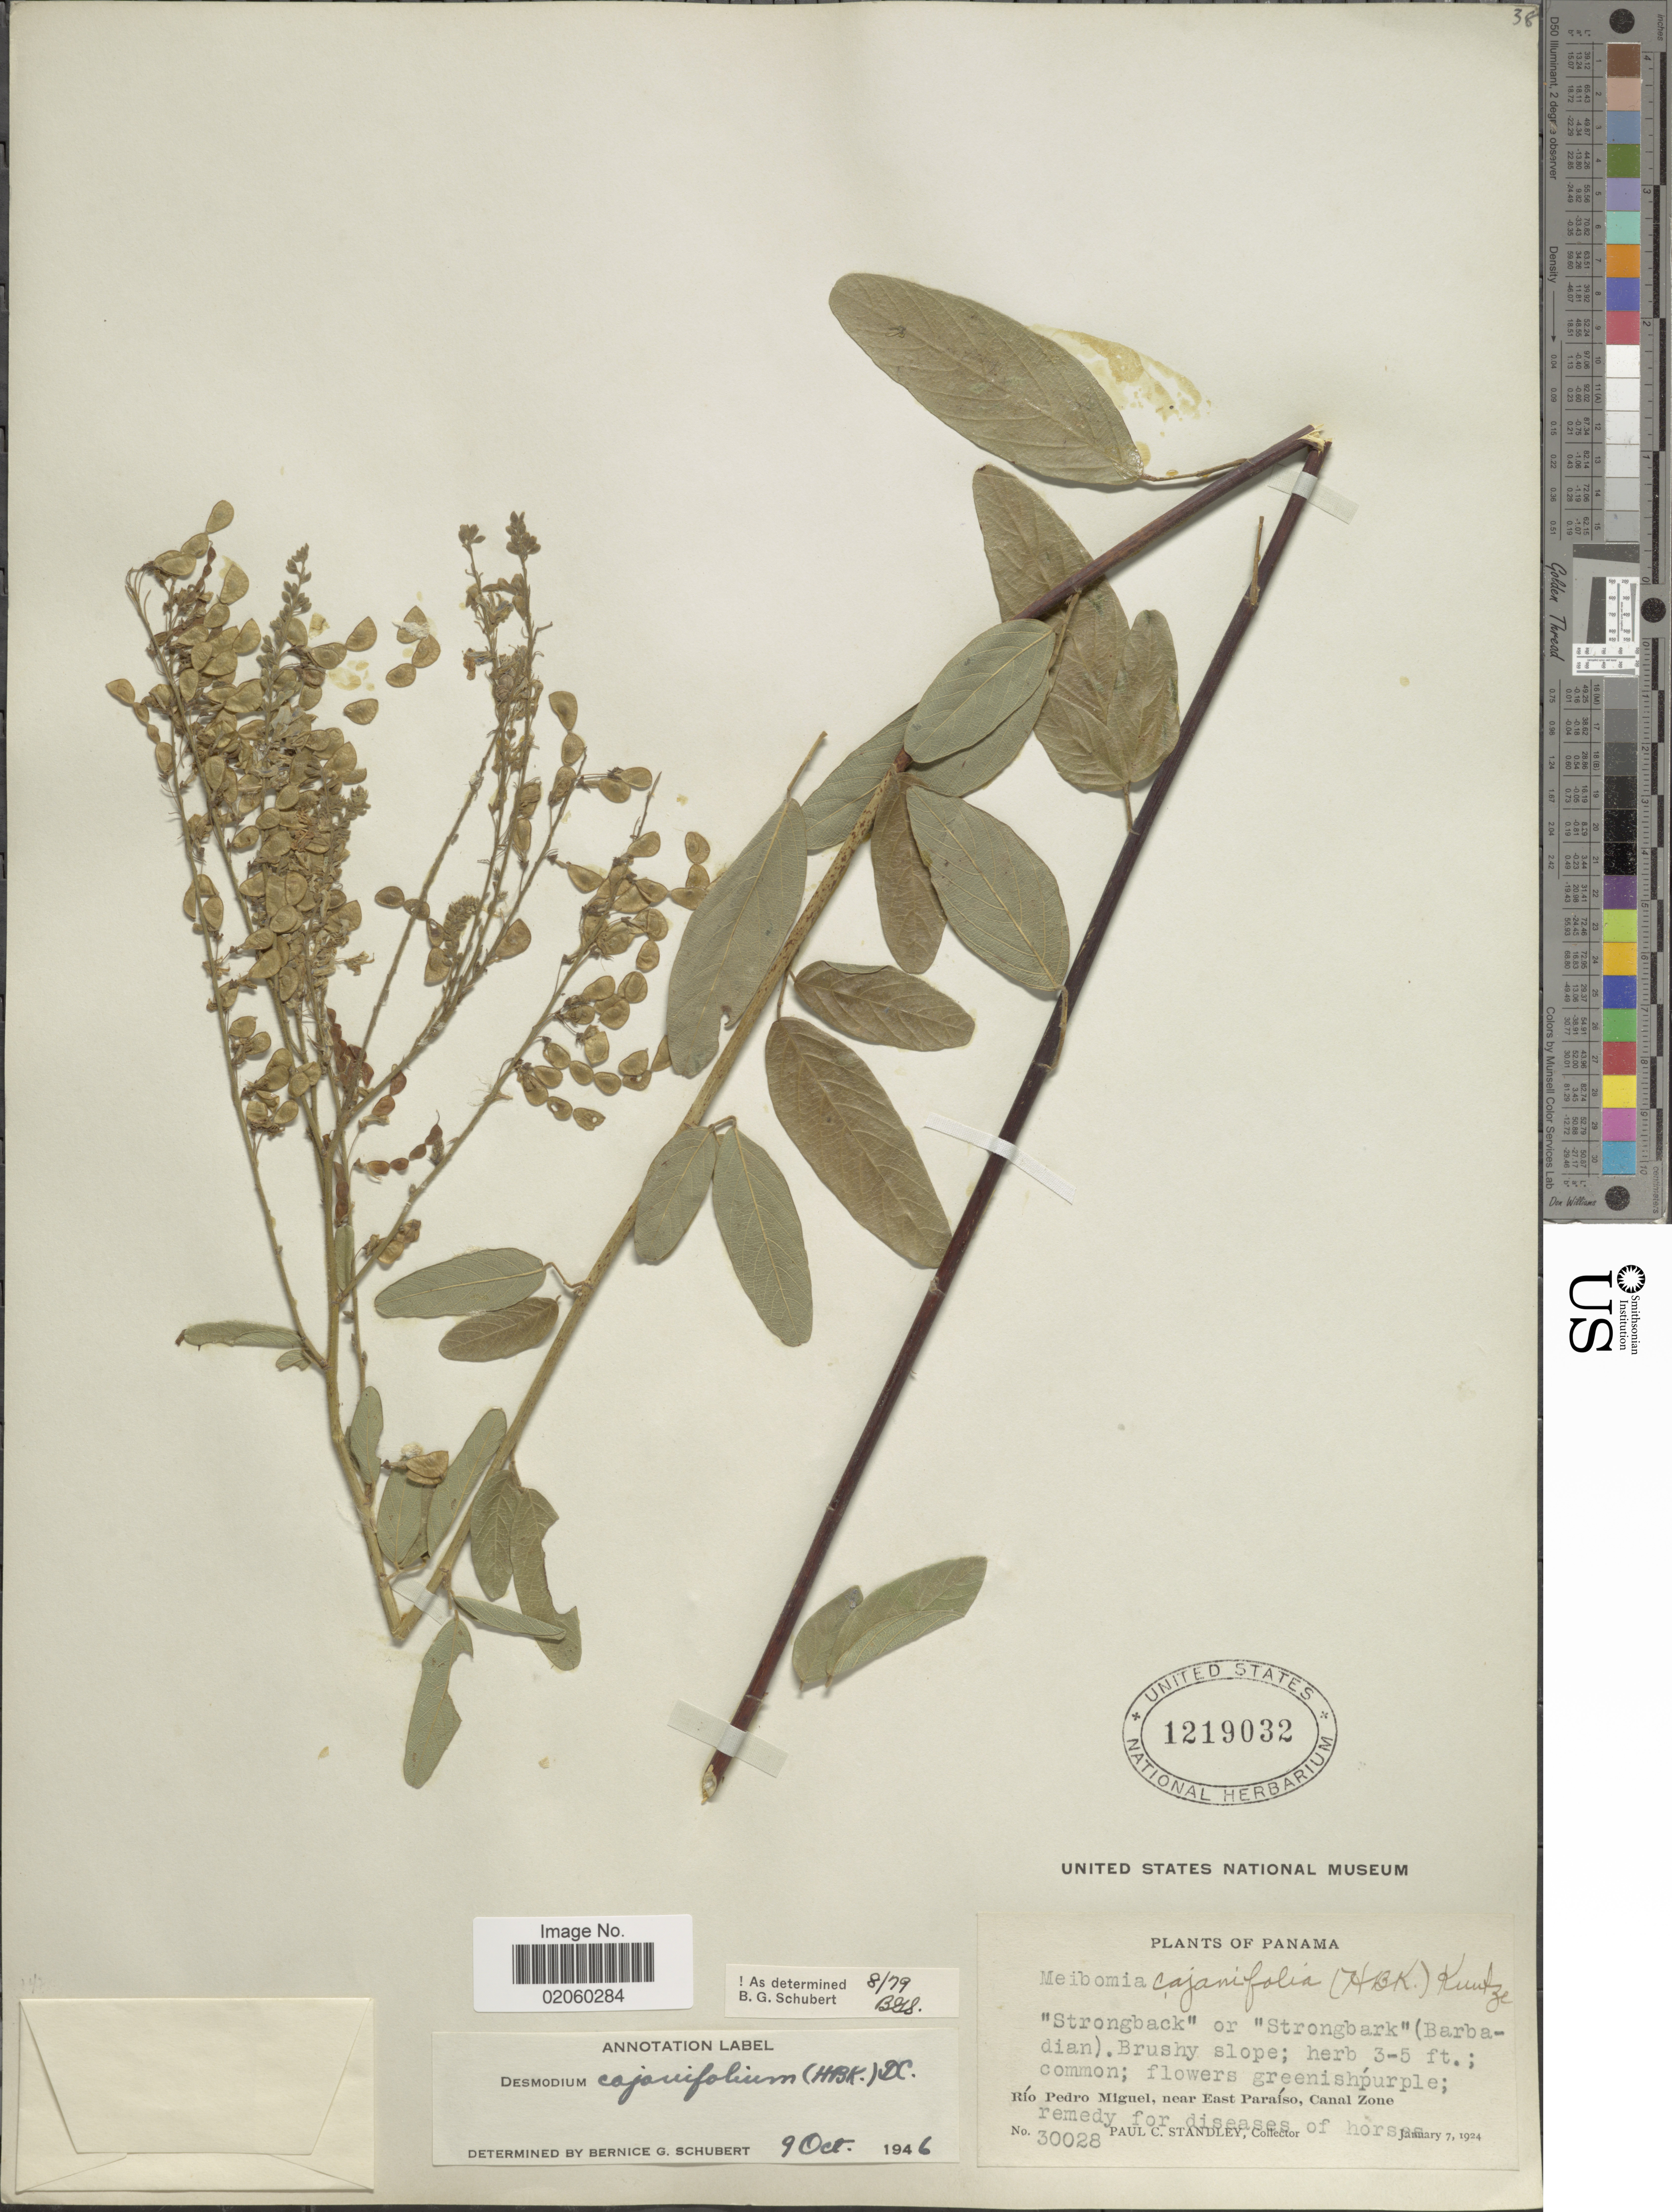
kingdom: Plantae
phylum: Tracheophyta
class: Magnoliopsida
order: Fabales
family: Fabaceae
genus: Desmodium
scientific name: Desmodium cajanifolium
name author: (Kunth) DC.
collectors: P. C. Standley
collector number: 30028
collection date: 1924-01-07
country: Panama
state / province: Colón / Panamá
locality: Rio Pedro Miguel, near East Paraiso, Canal Zone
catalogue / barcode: US 1219032